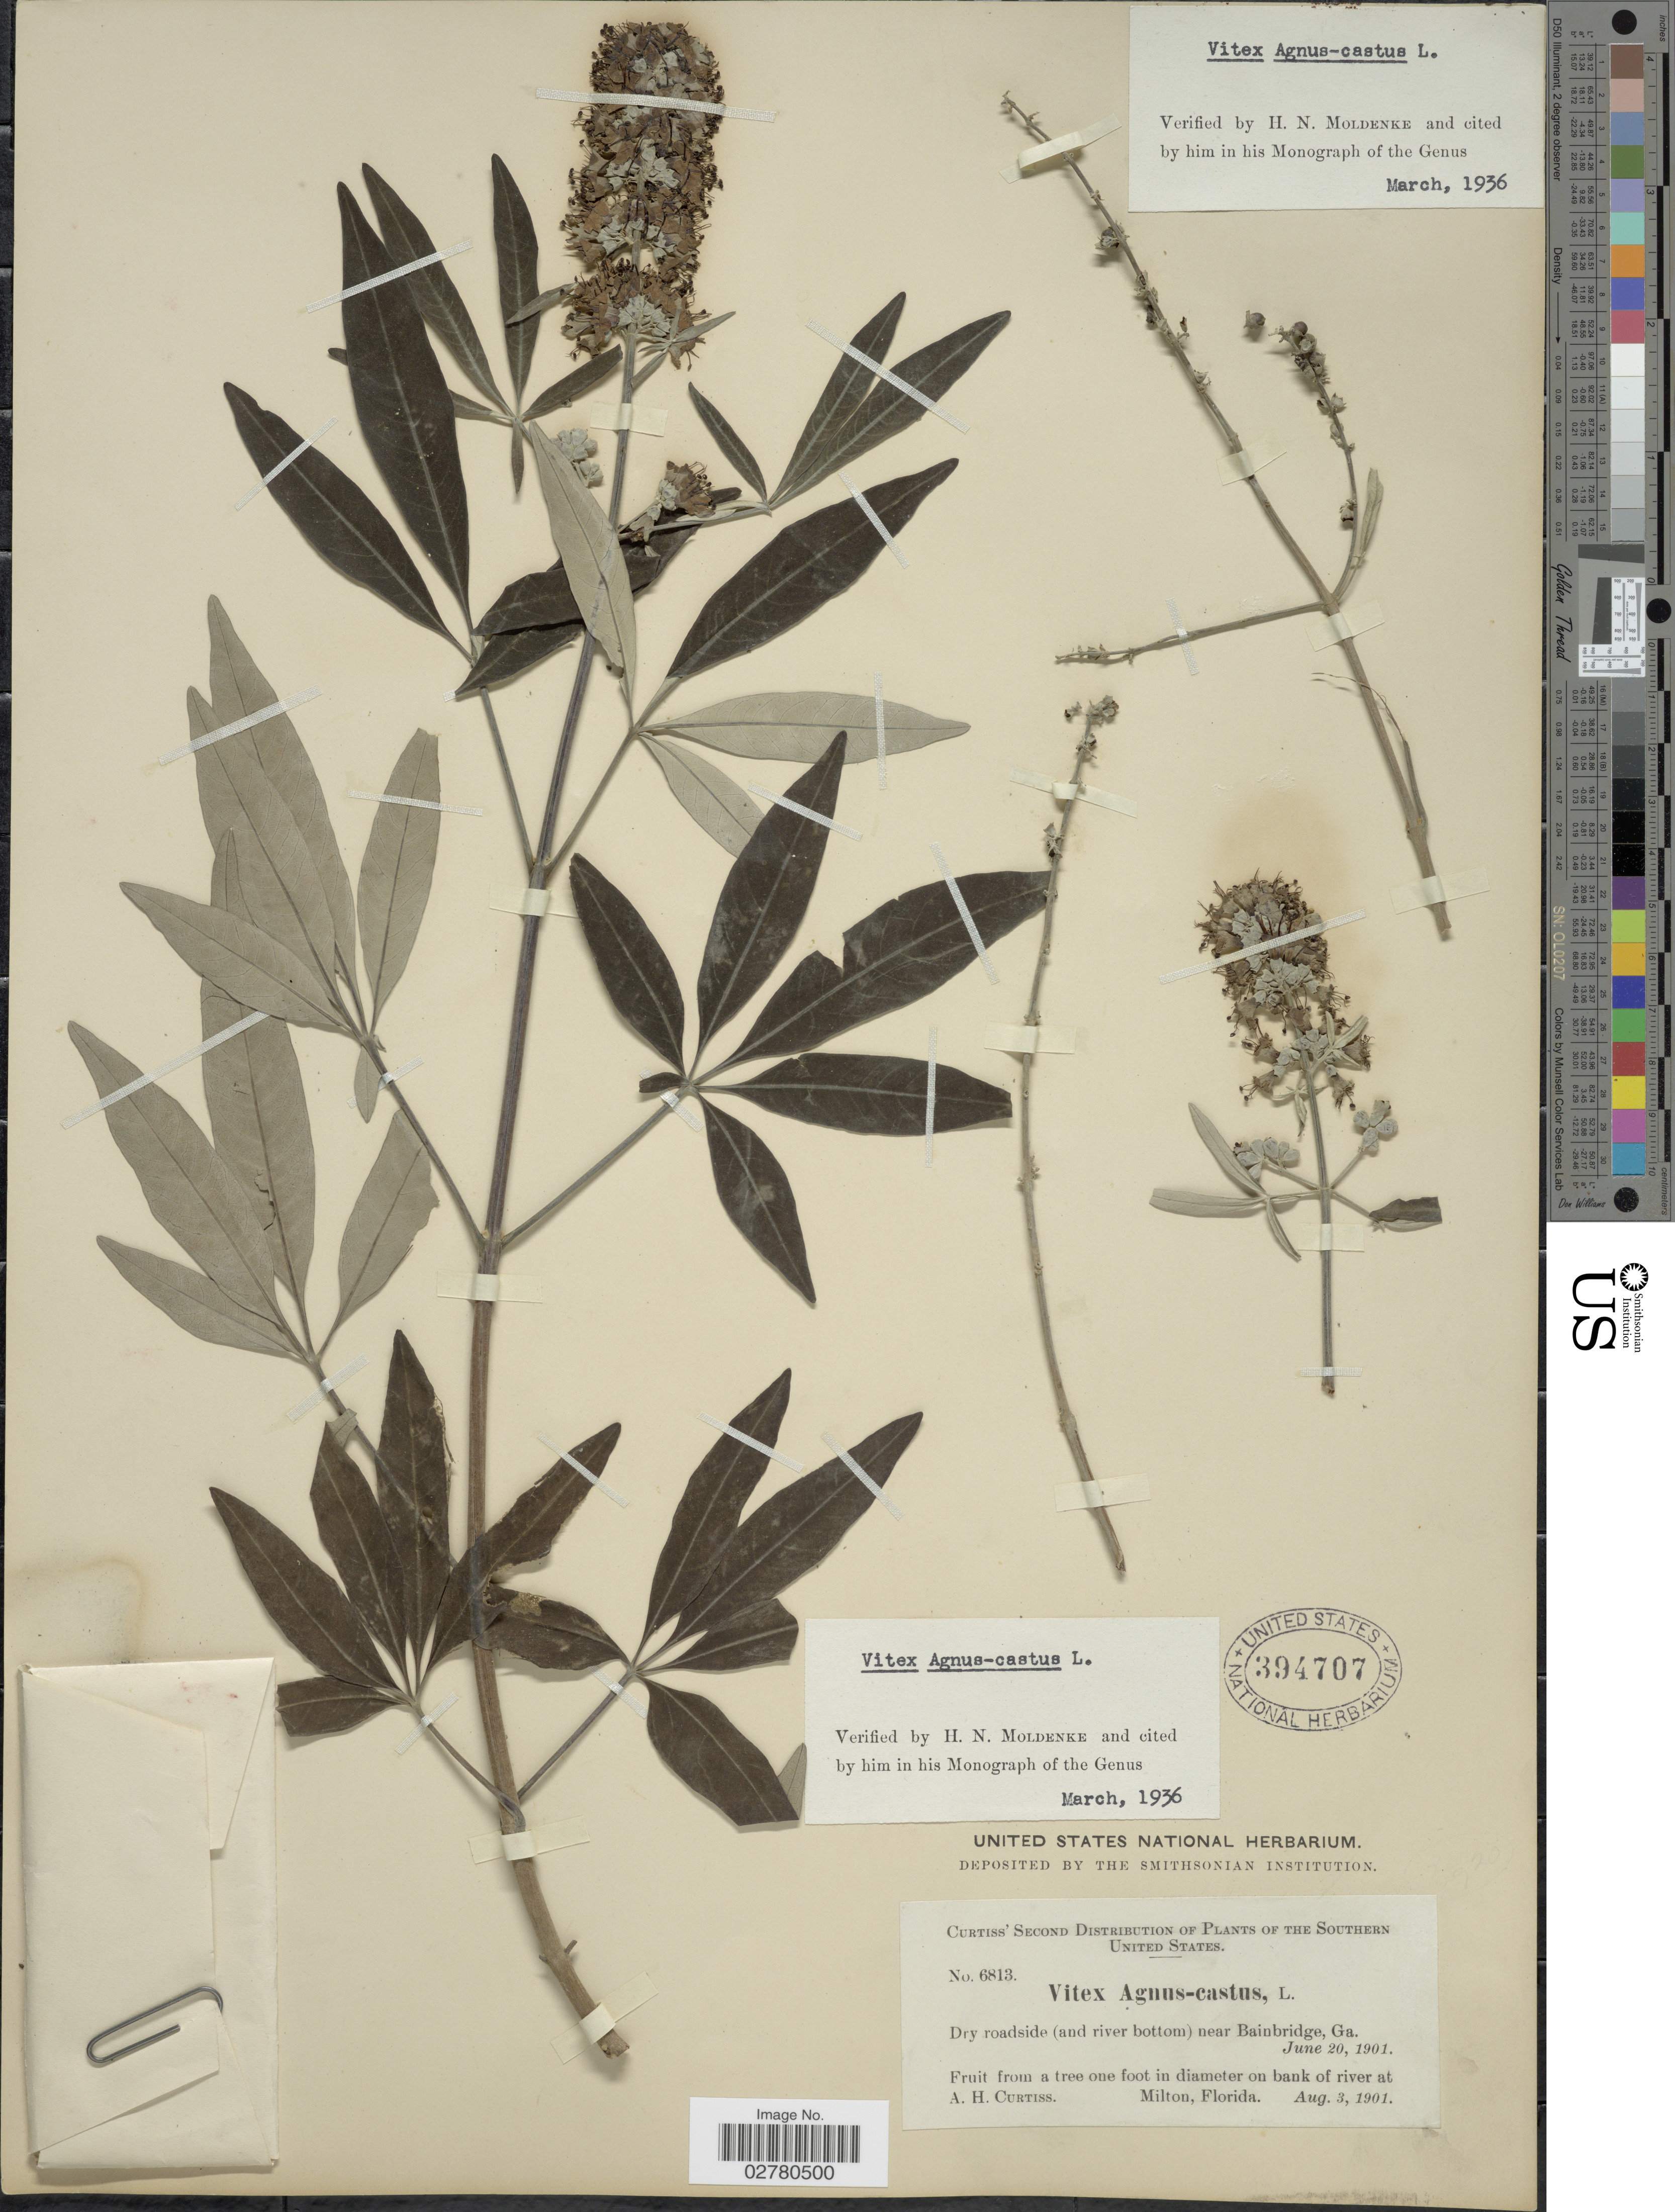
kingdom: Plantae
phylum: Tracheophyta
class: Magnoliopsida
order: Lamiales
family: Lamiaceae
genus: Vitex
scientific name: Vitex agnus-castus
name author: L.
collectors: A. H. Curtiss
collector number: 6813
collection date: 1901-06-20/1901-08-03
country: United States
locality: Southern United States. Dry roadside (and river bottom) near Bainbridge, Ga., Fruit from a tree one foot in diameter on bank of river at Milton, Florida.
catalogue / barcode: US 394707